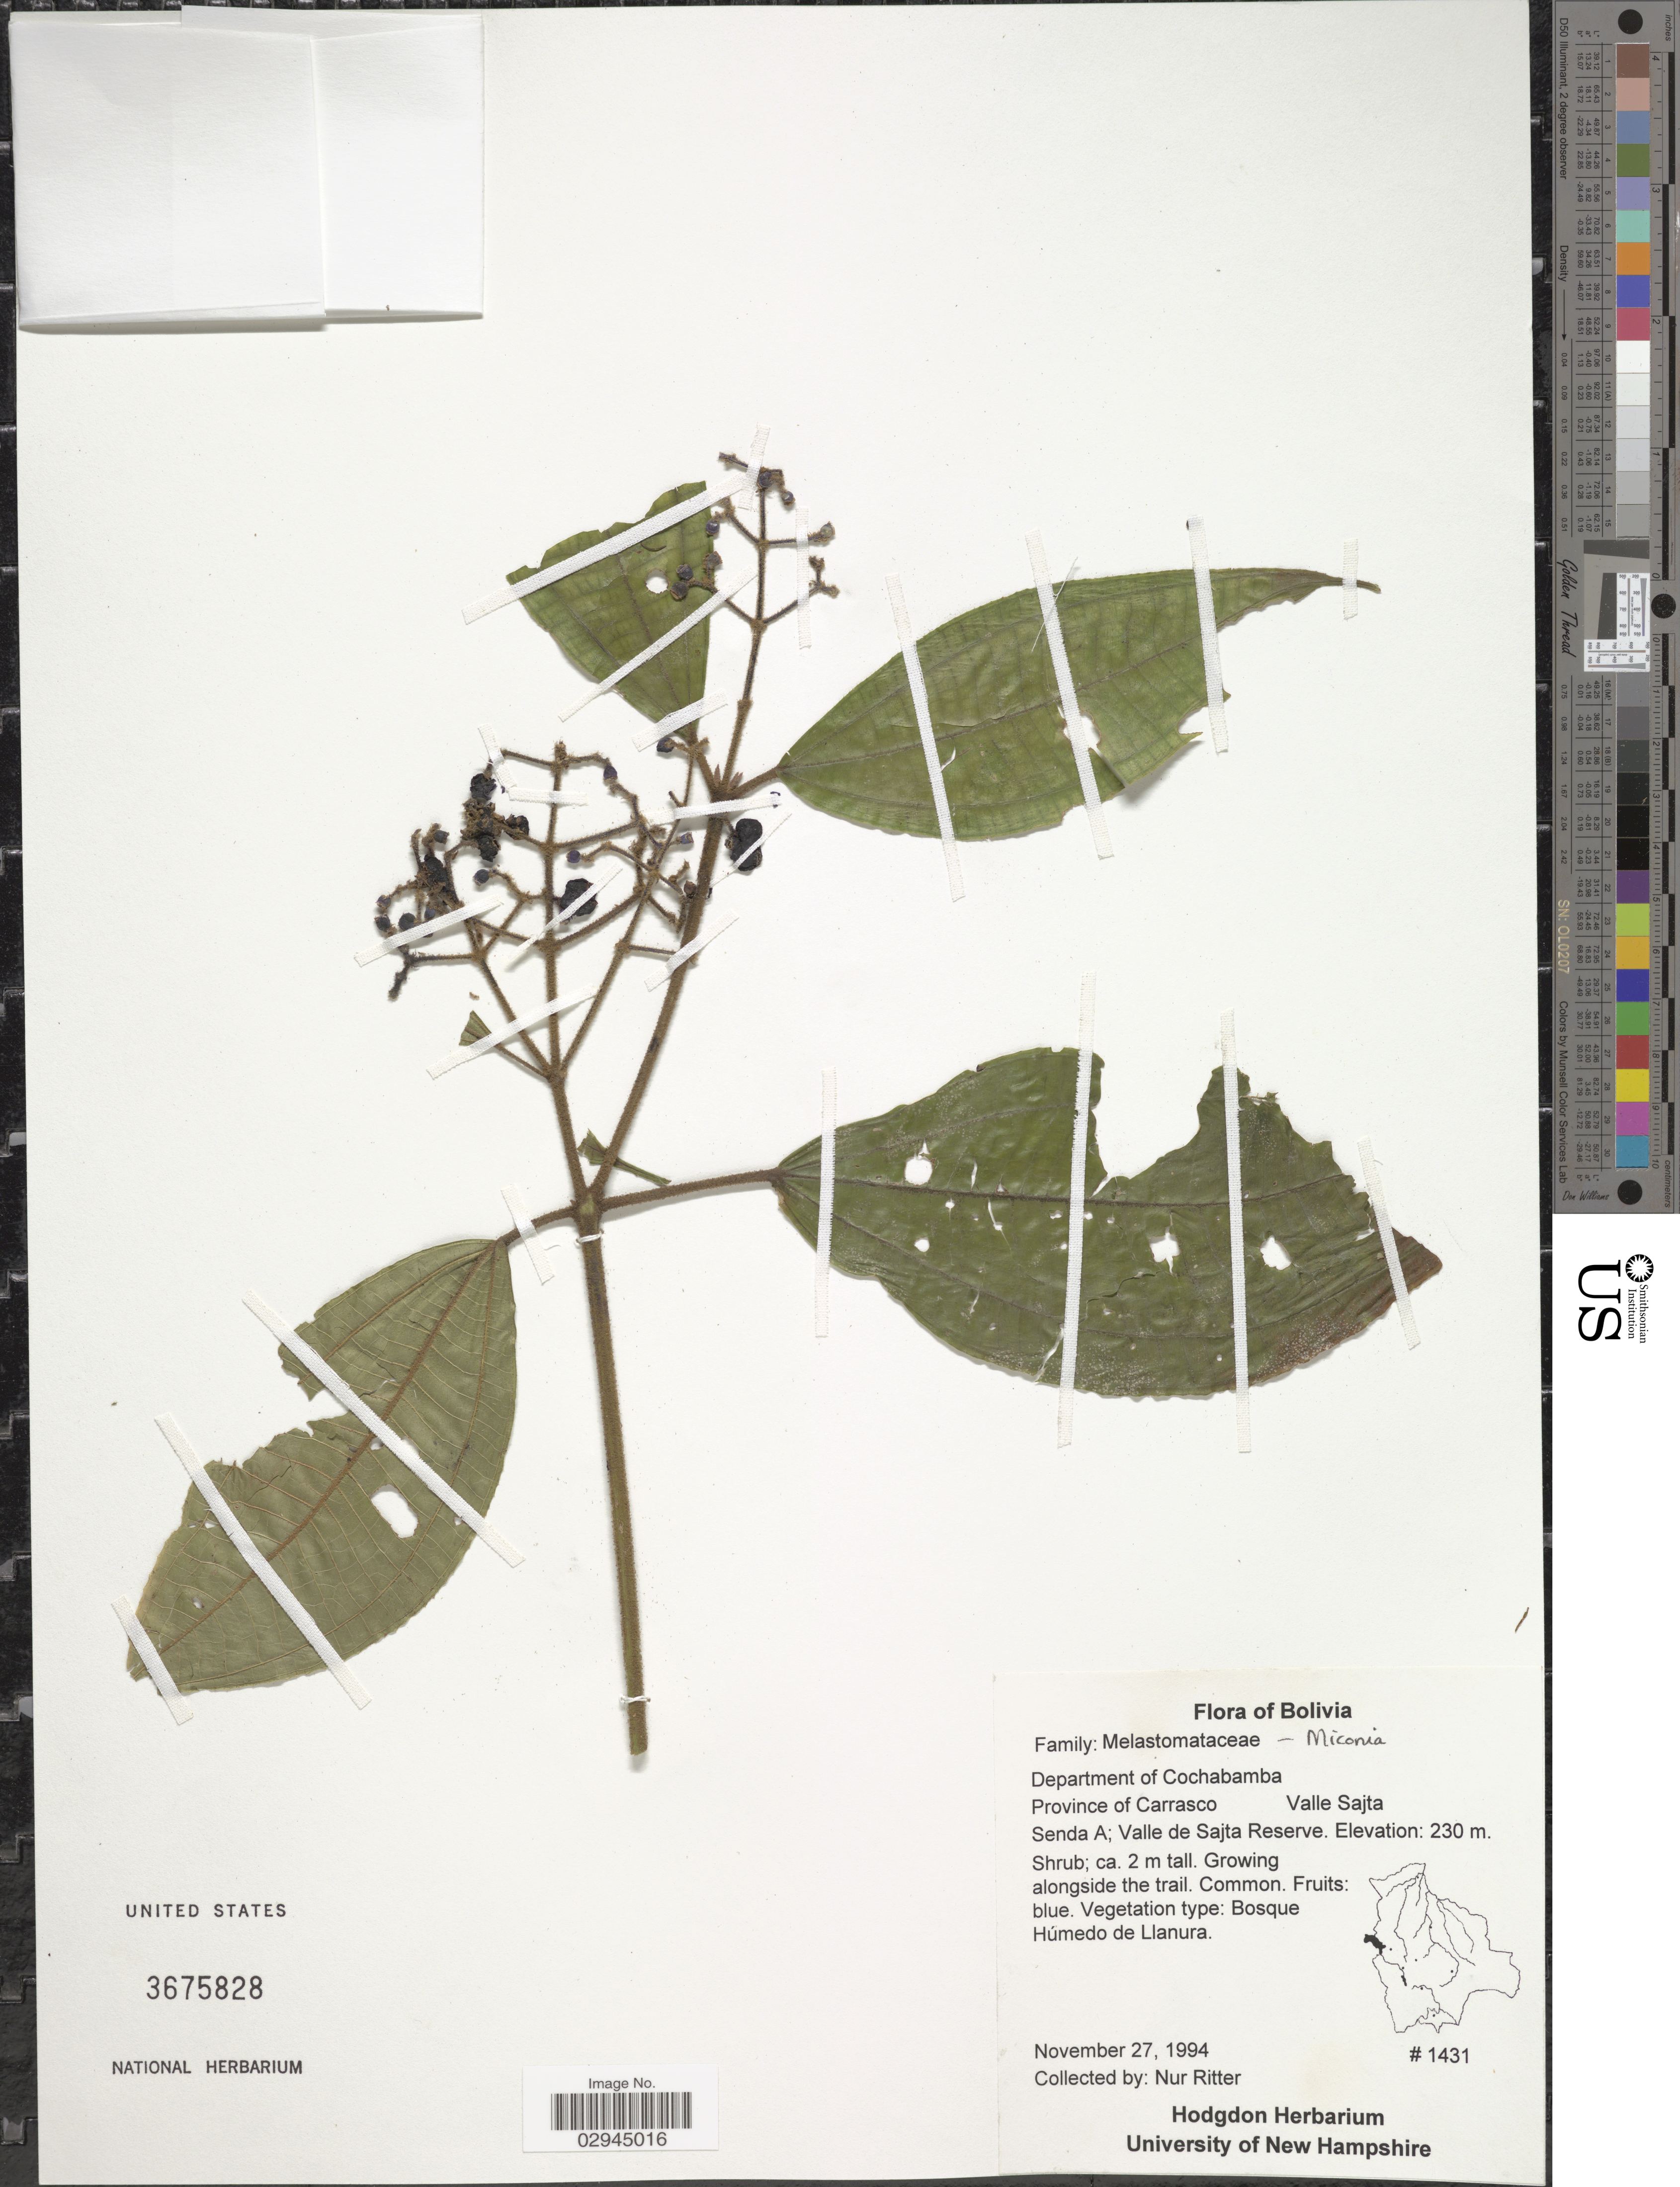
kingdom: Plantae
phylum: Tracheophyta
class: Magnoliopsida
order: Myrtales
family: Melastomataceae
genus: Miconia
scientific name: Miconia sp.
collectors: N. Ritter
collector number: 1431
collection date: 1994-11-27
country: Bolivia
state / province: Cochabamba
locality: Department of Cochabamba. Province of Carrasco. Valle Sajta. Senda A; Valle de Sajta Reserve. Alongside the trail.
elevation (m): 230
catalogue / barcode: US 3675828